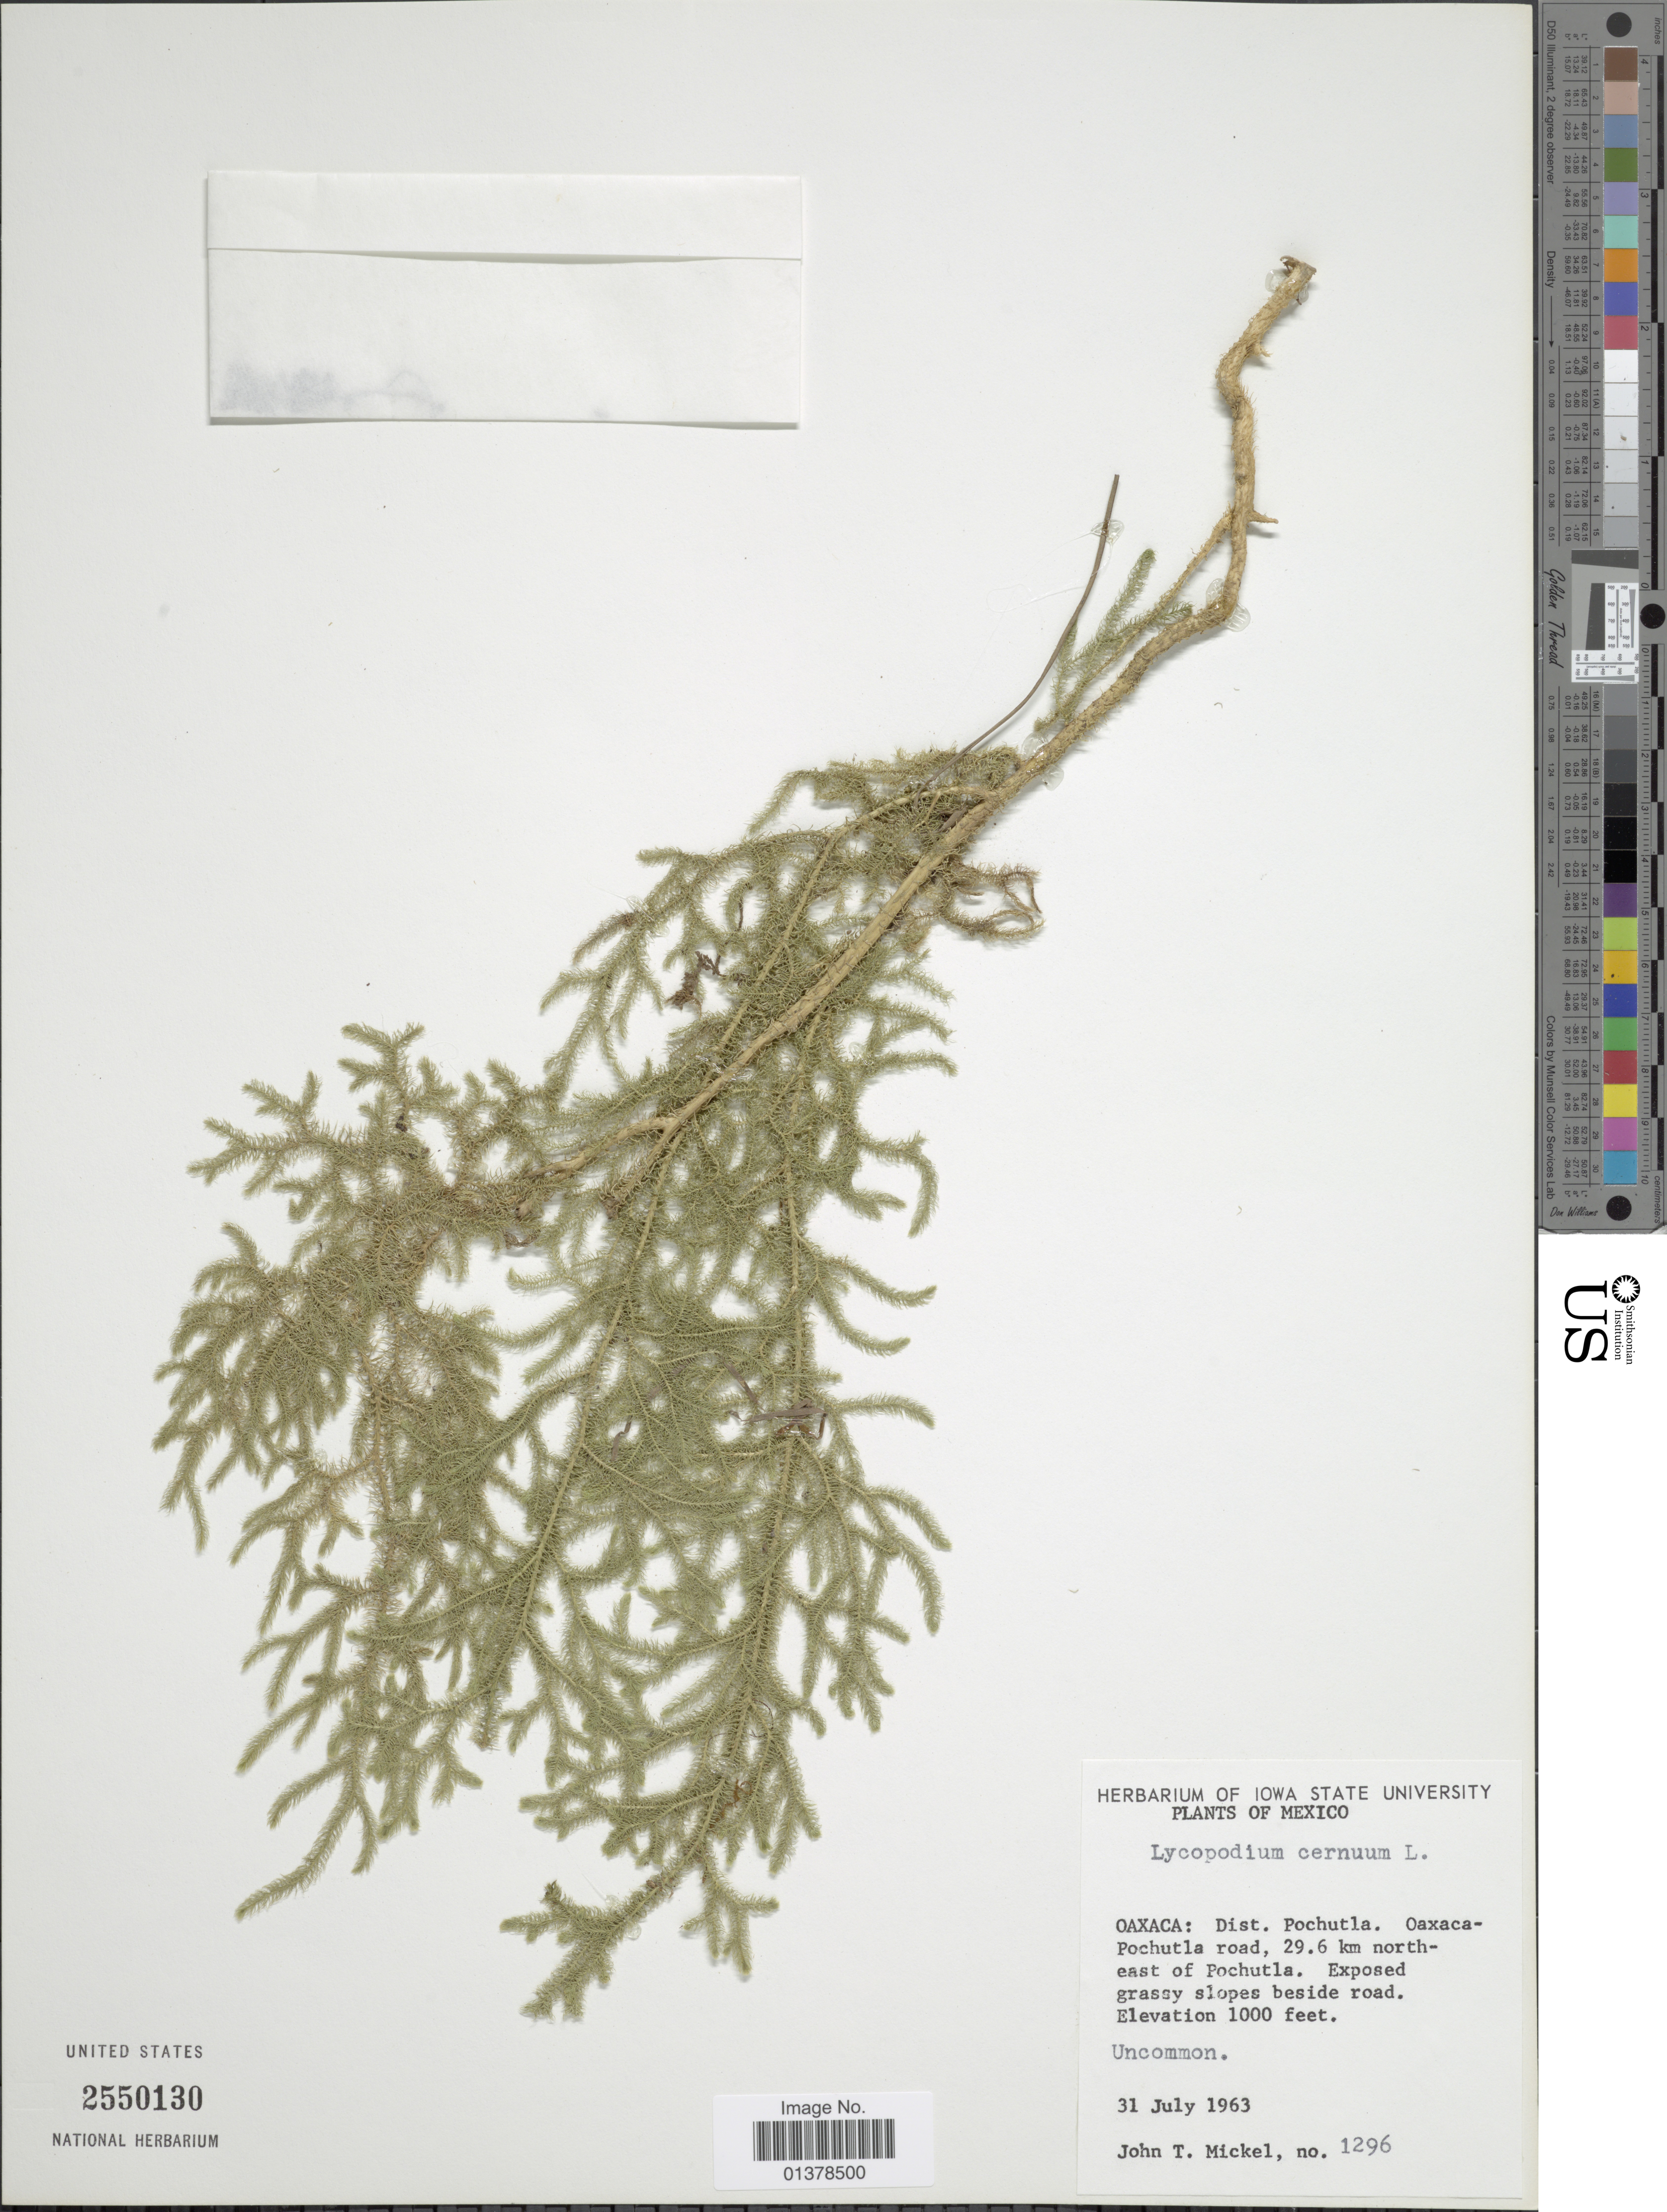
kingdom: Plantae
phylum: Tracheophyta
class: Lycopodiopsida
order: Lycopodiales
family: Lycopodiaceae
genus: Palhinhaea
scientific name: Palhinhaea cernua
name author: (L.) Vasc. & Franco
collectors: J. T. Mickel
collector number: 1296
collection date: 1963-07-31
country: Mexico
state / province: Oaxaca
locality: Dist. Pochutla, Oaxaca-Pochutla road, 29.6 km north-east of Pochutla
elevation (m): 305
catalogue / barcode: US 2550130